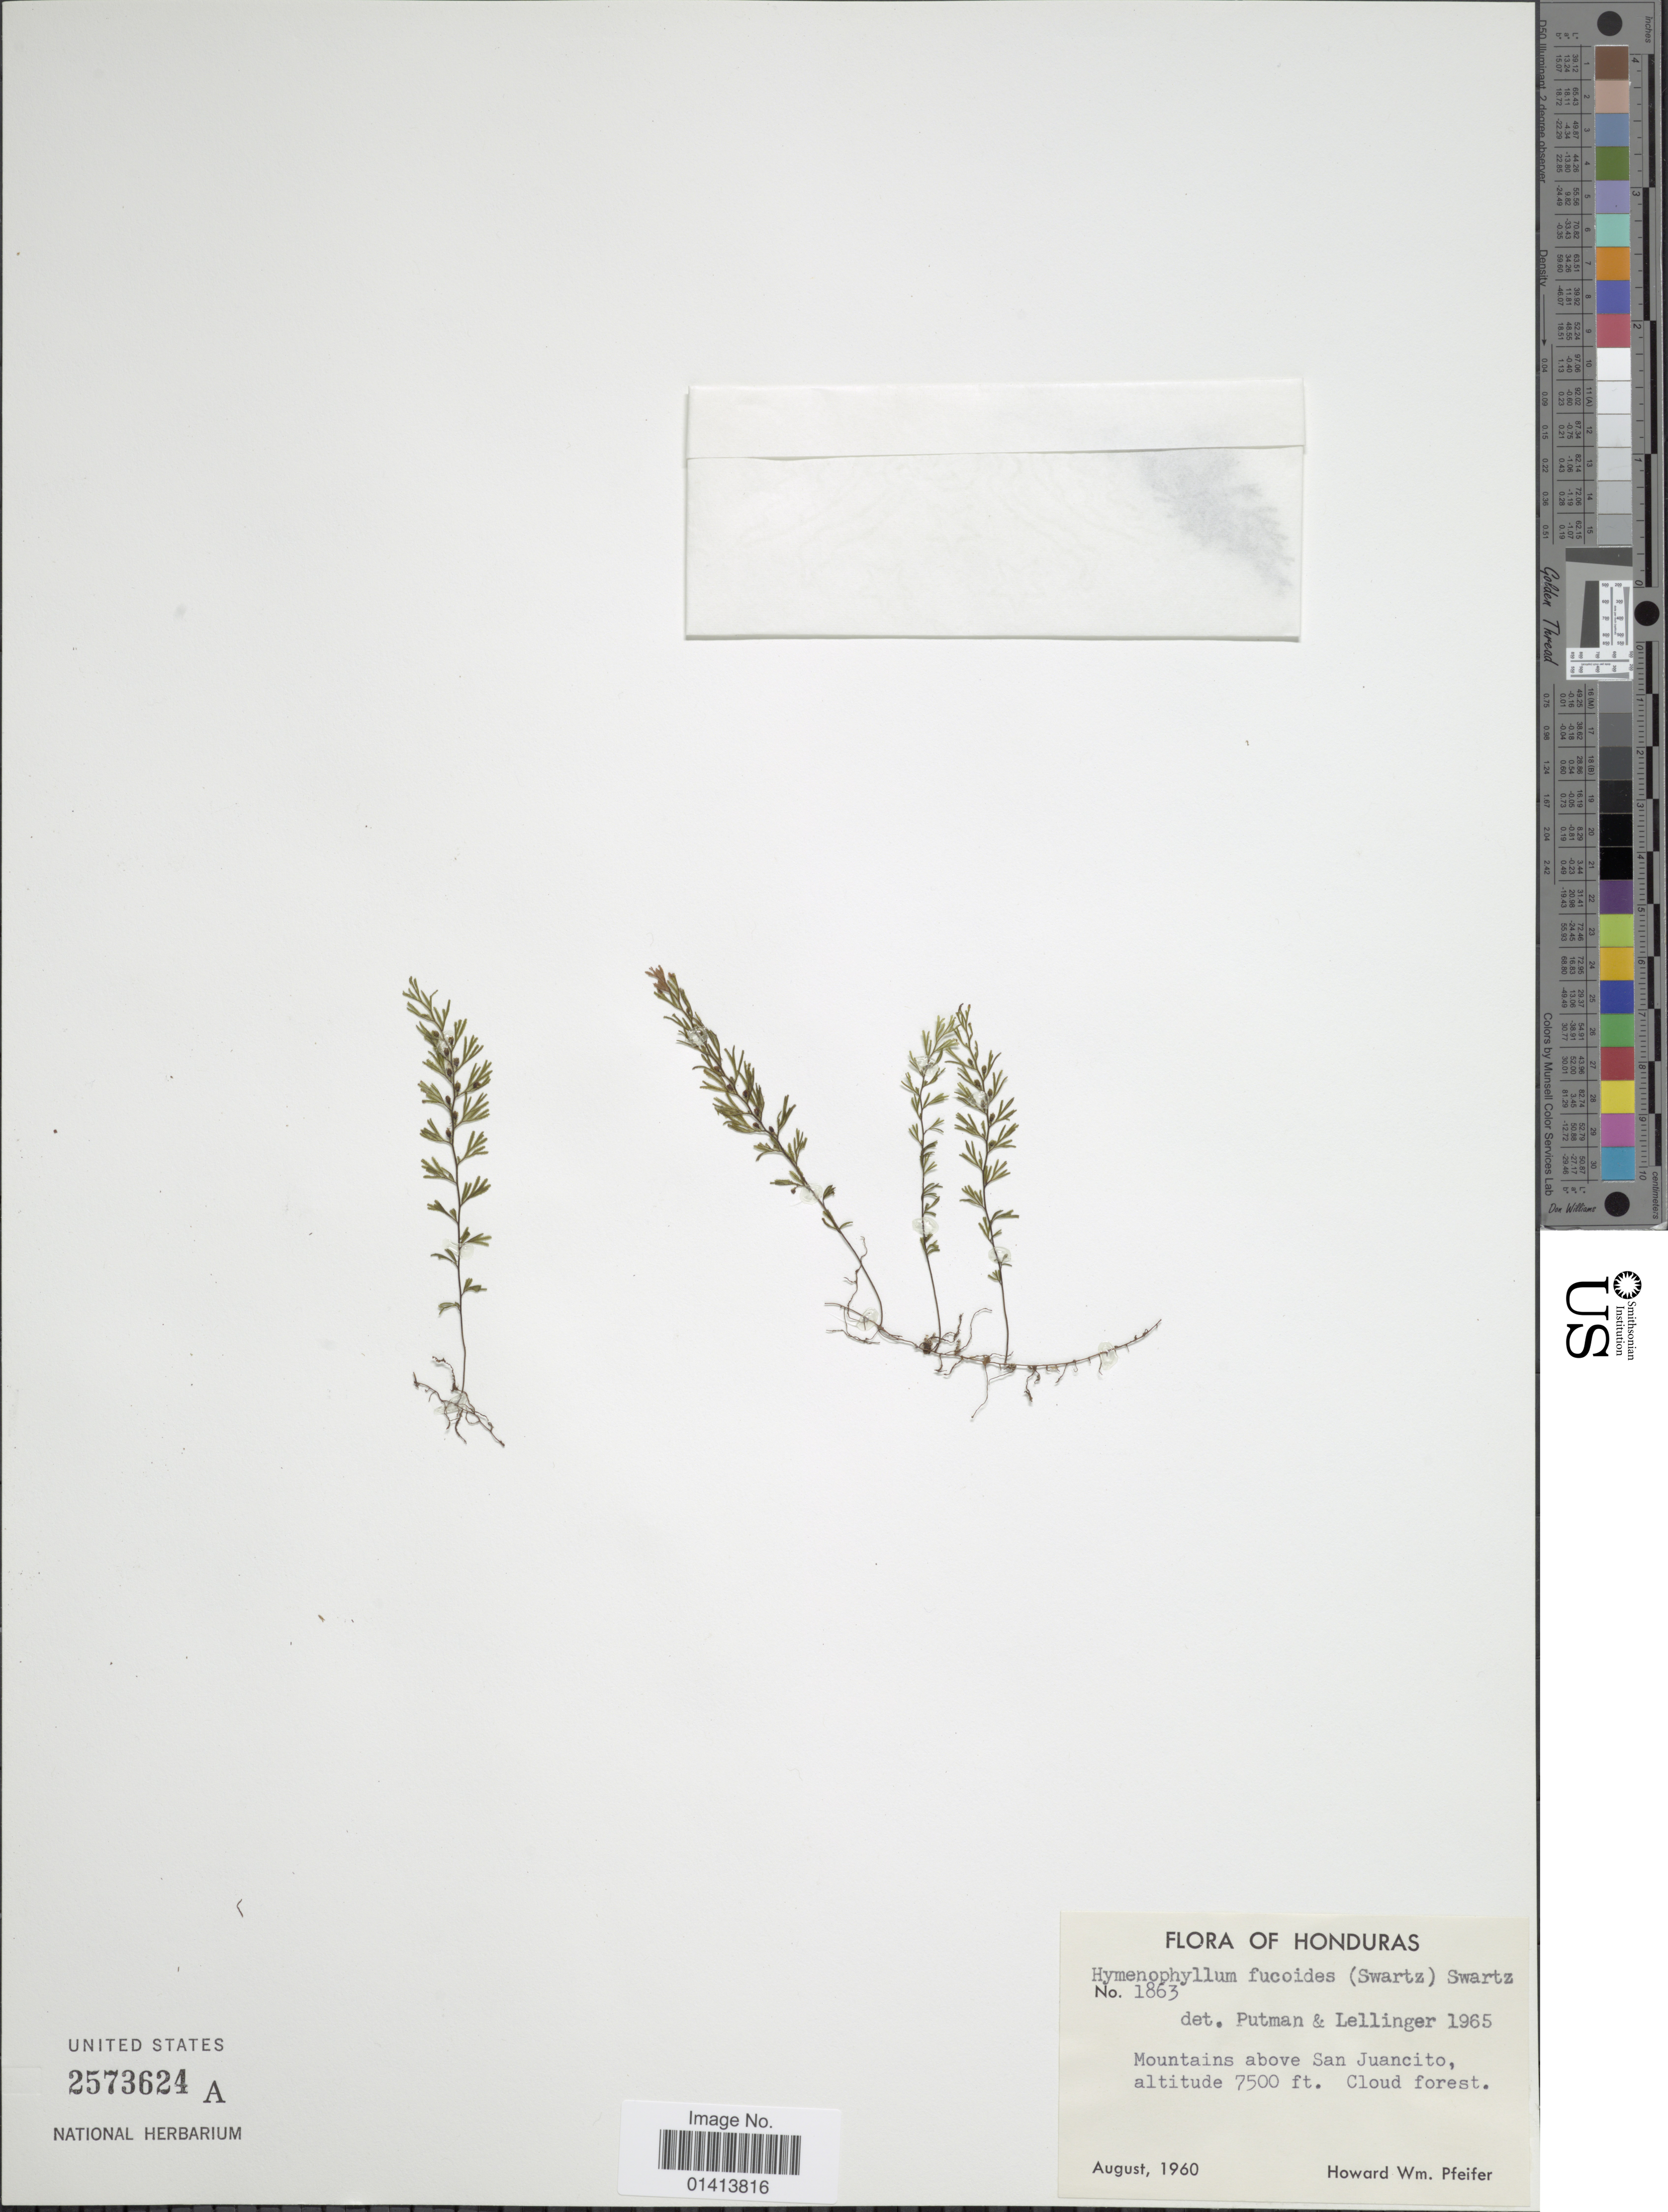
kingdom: Plantae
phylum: Tracheophyta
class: Polypodiopsida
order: Hymenophyllales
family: Hymenophyllaceae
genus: Hymenophyllum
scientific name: Hymenophyllum fucoides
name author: (Sw.) Sw.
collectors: H. W. Pfeifer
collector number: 1863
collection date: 1960-08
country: Honduras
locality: Mountains above San Juancito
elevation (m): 2286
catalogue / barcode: US 2573624A